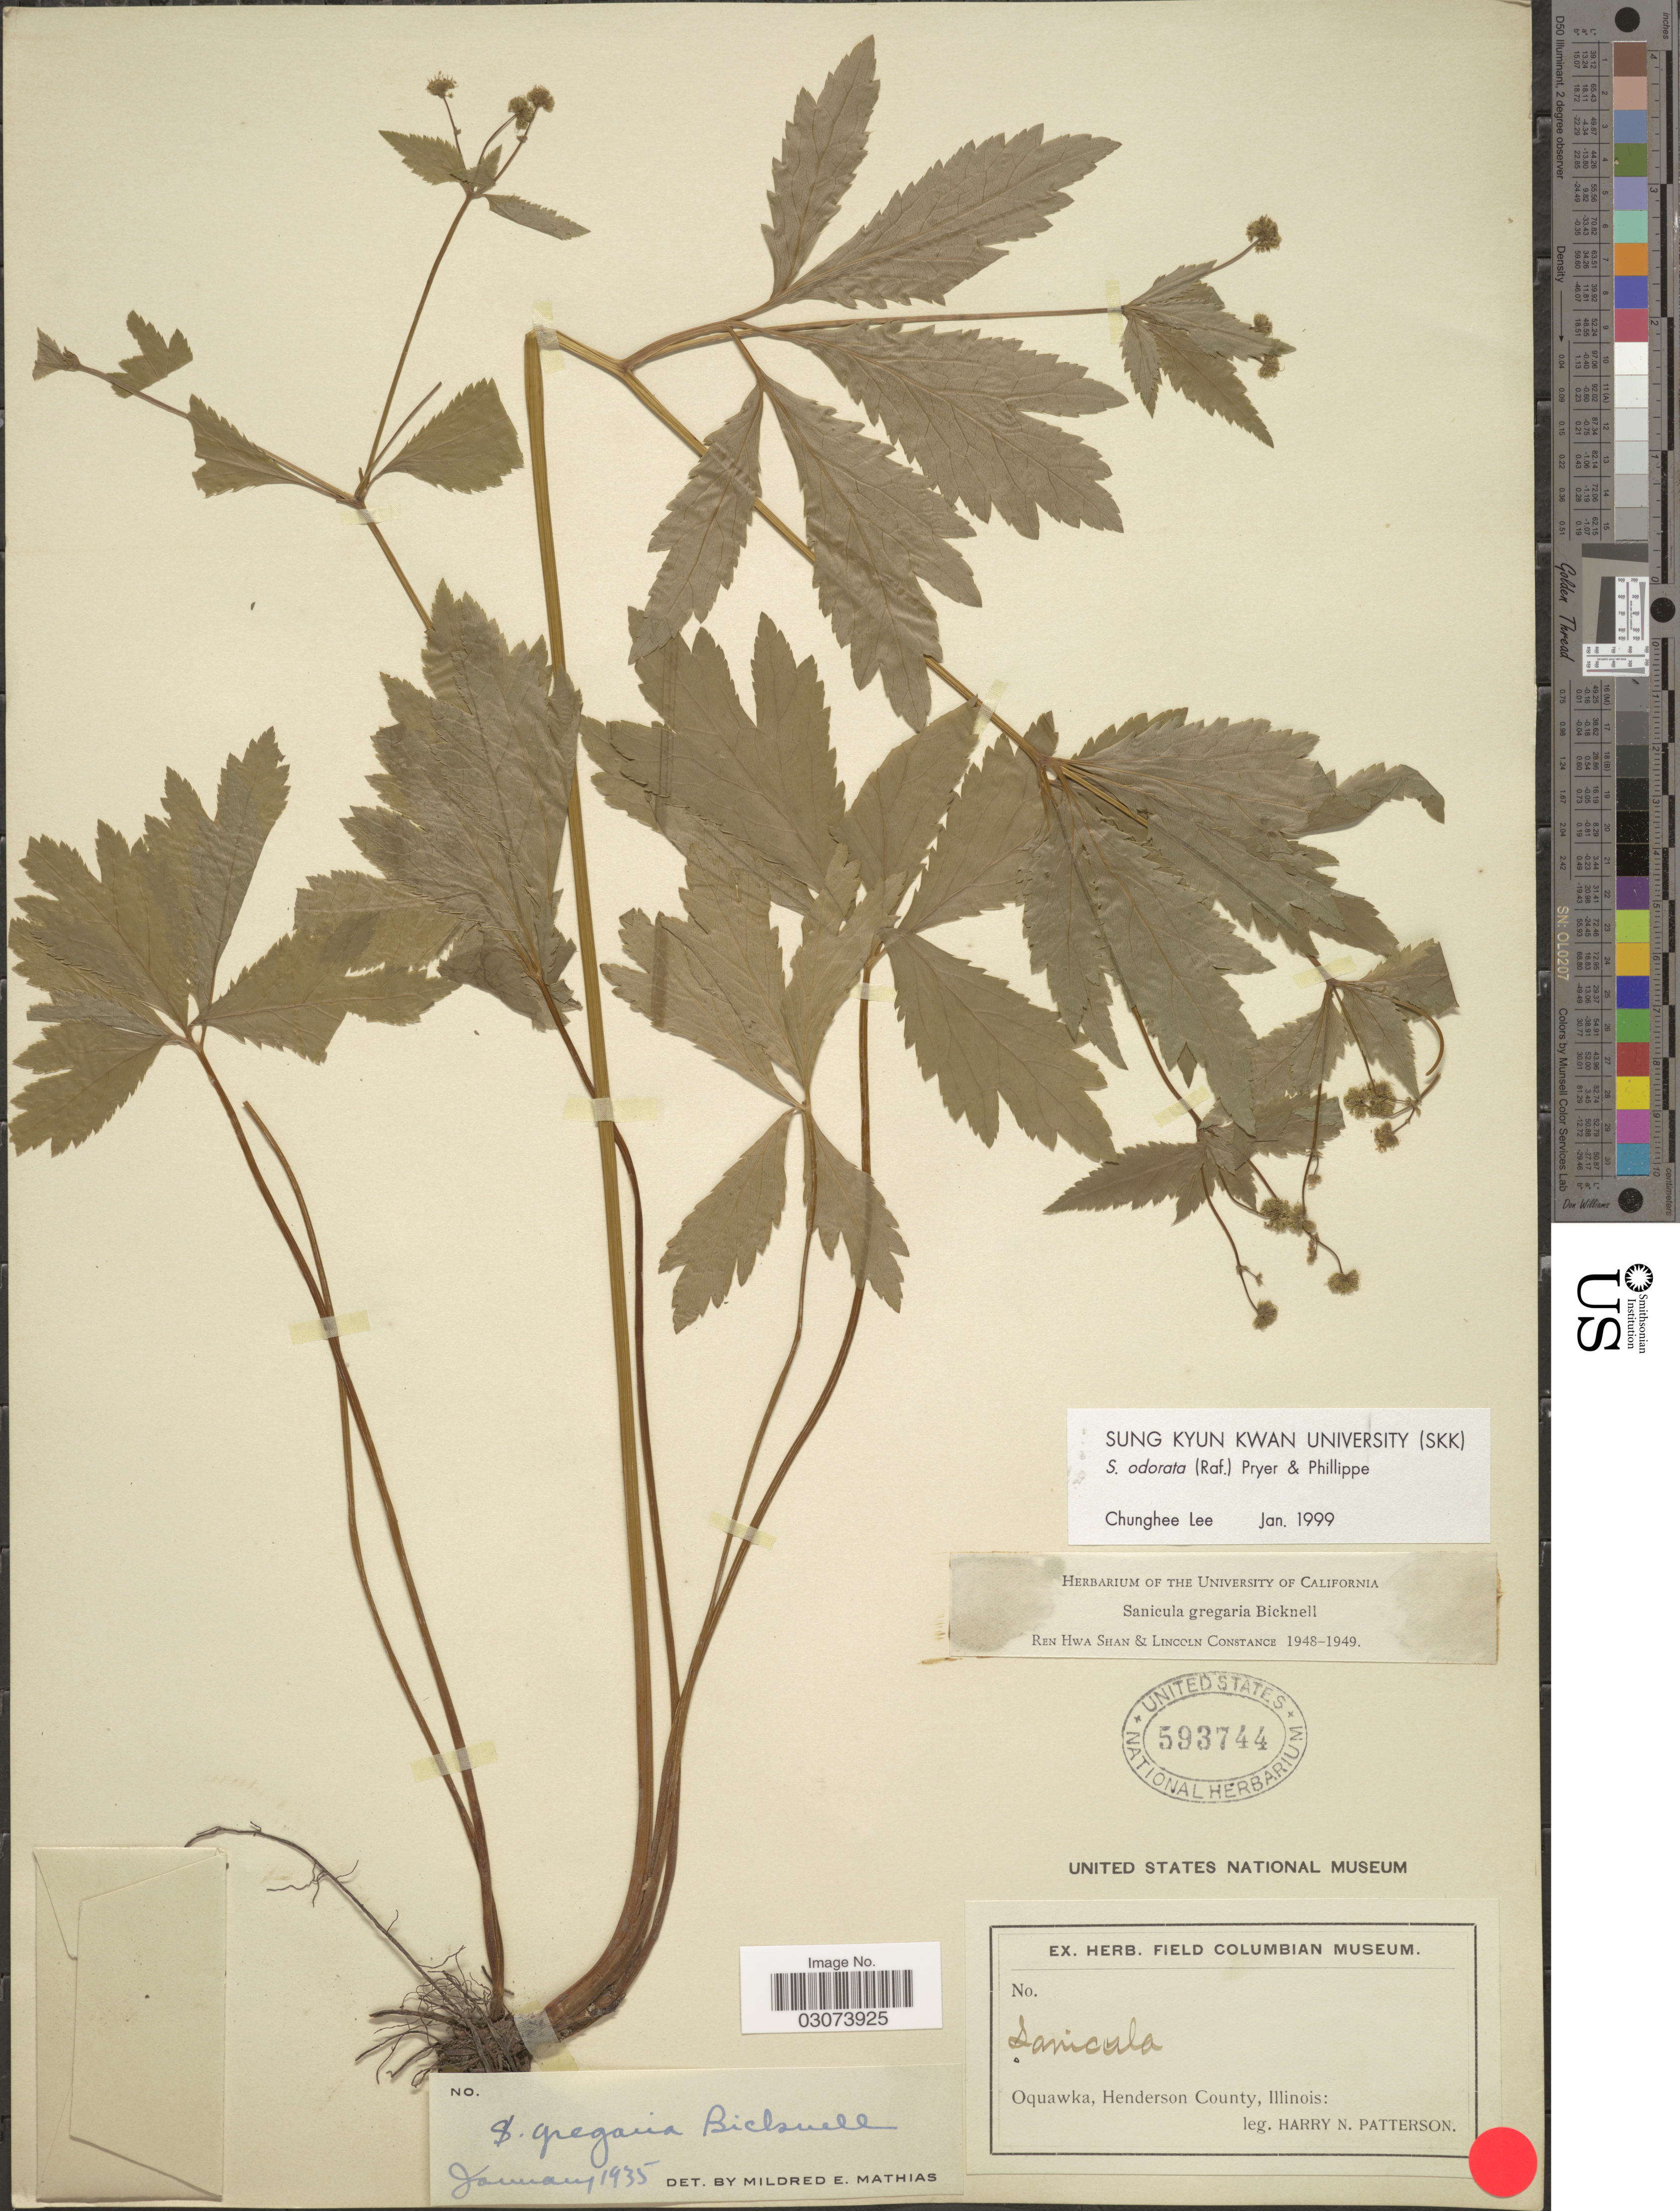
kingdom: Plantae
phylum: Tracheophyta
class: Magnoliopsida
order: Apiales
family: Apiaceae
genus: Sanicula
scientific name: Sanicula odorata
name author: (Raf.) Pryer & Phillippe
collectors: H. N. Patterson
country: United States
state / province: Illinois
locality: Oquawka, Henderson County.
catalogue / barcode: US 593744